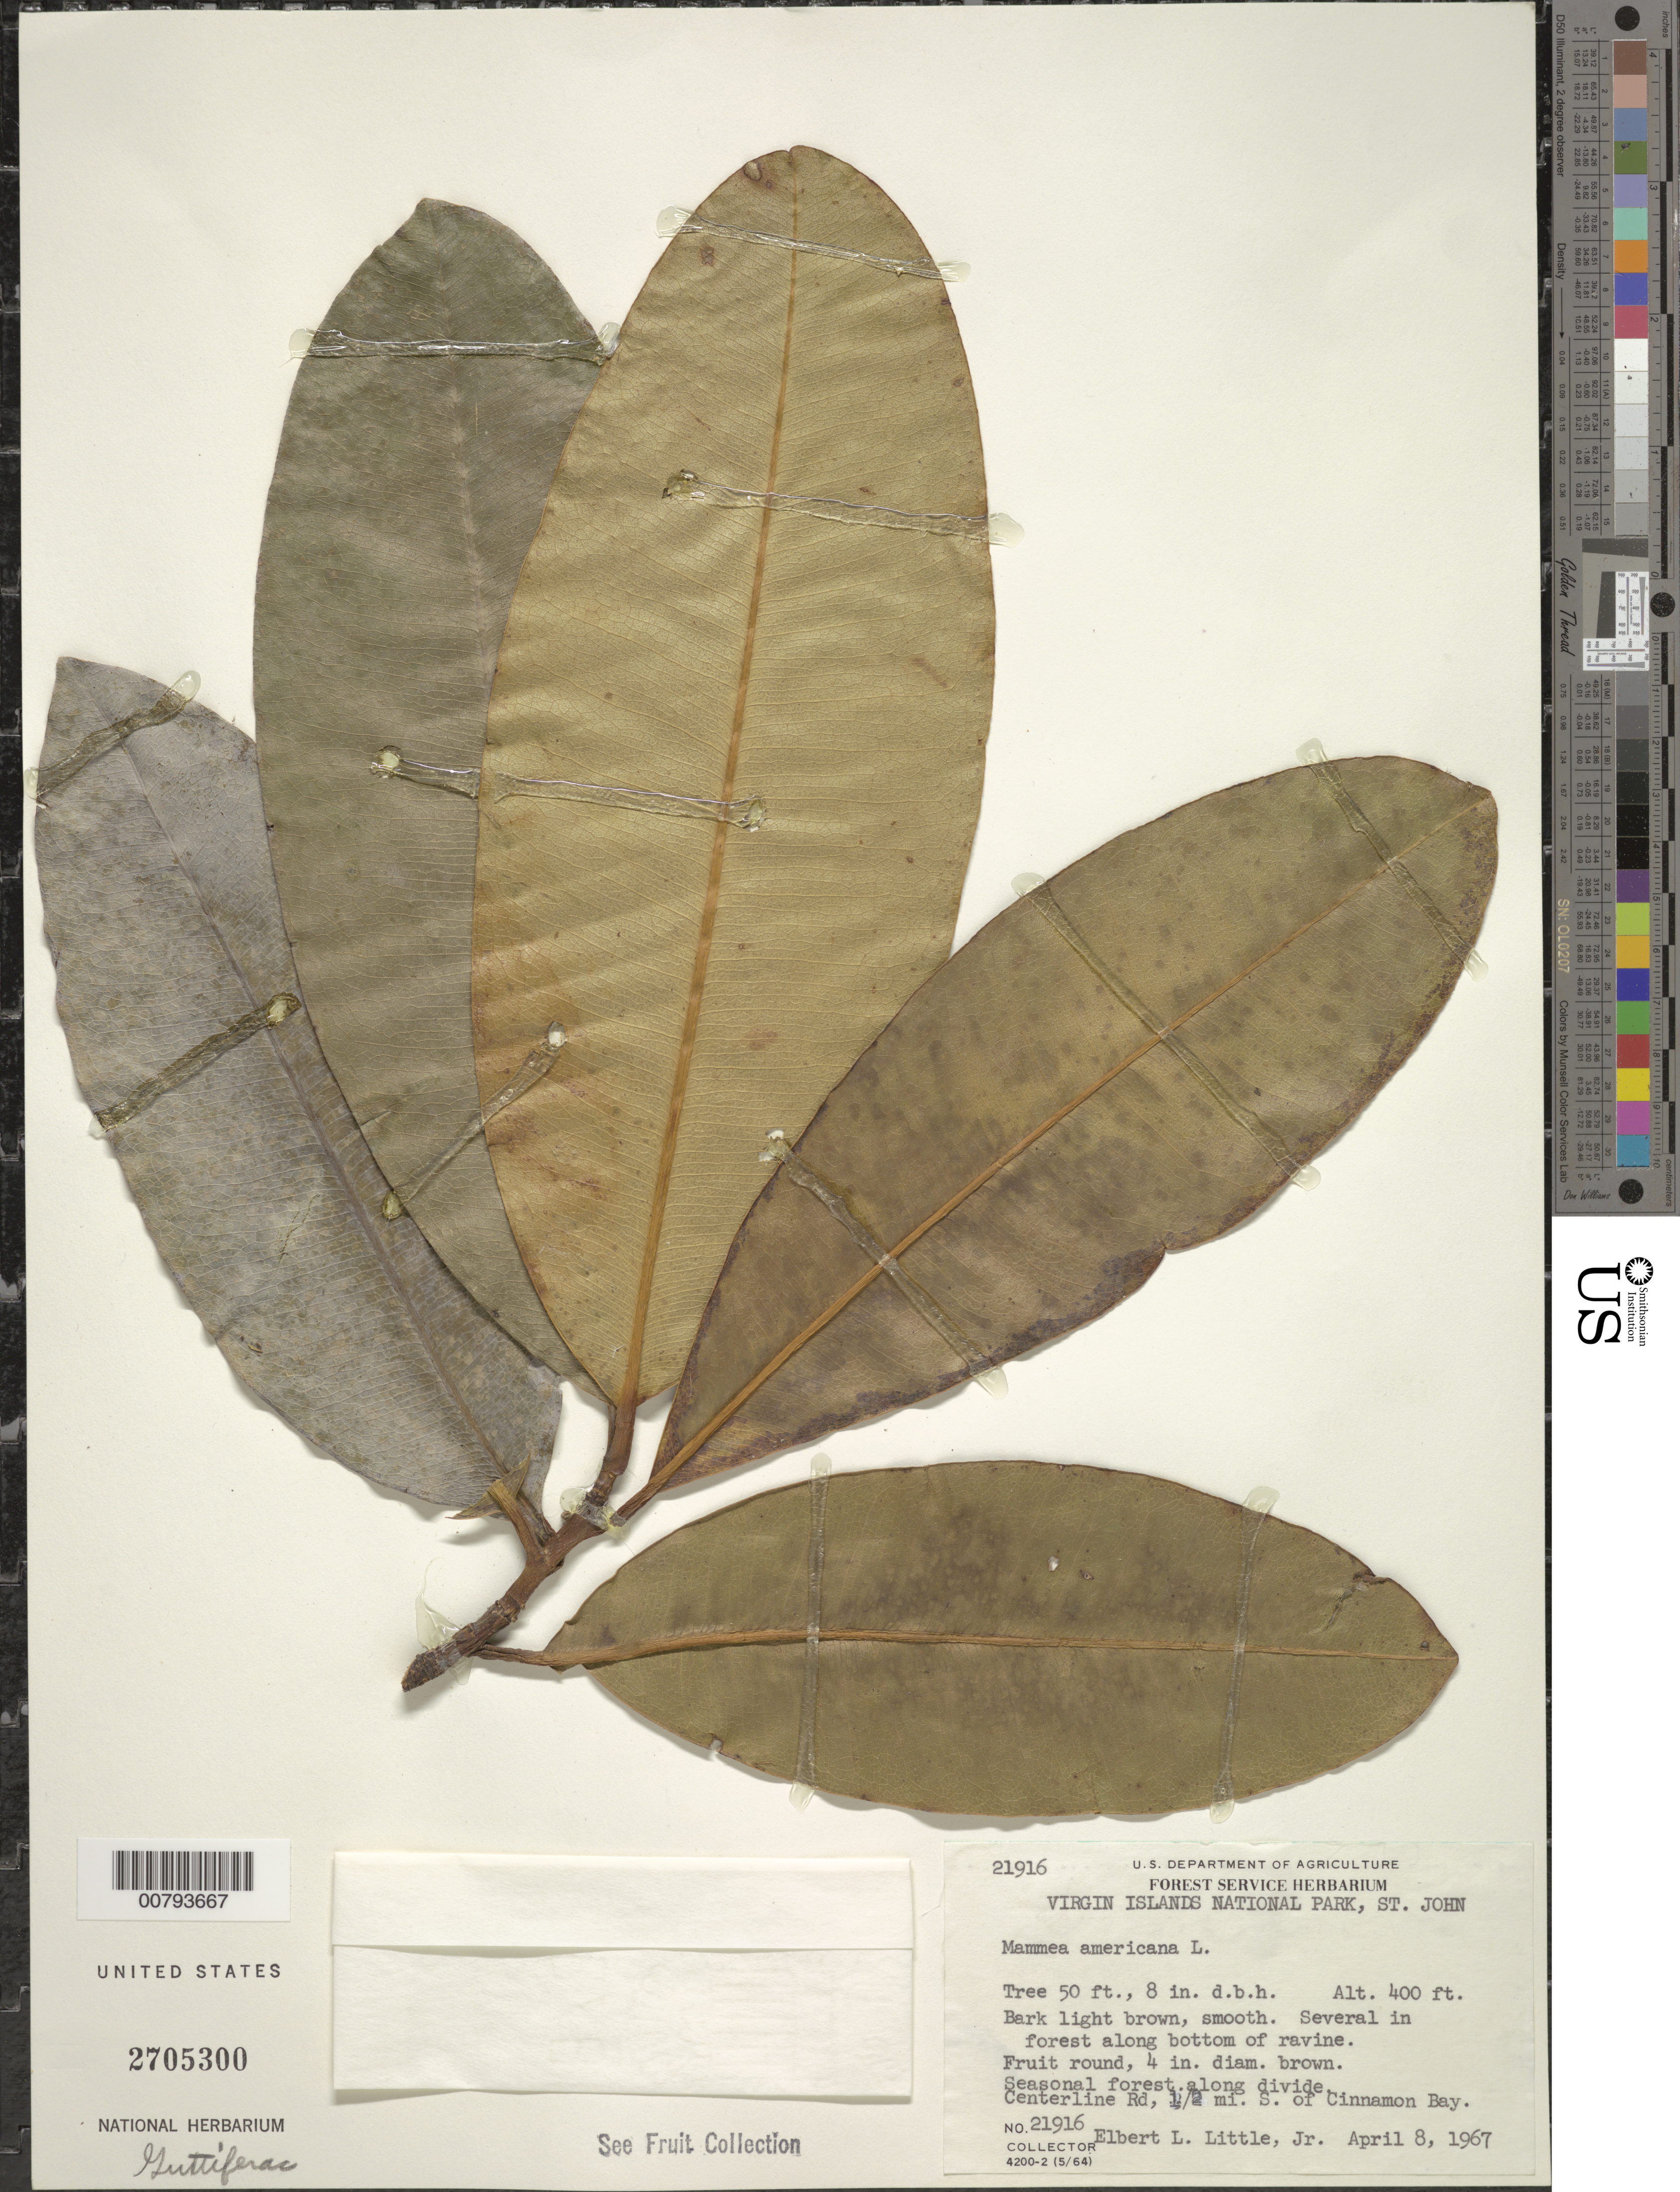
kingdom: Plantae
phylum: Tracheophyta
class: Magnoliopsida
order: Malpighiales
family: Calophyllaceae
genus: Mammea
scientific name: Mammea americana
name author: L.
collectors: E. L. Little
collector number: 21916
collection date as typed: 08 Apr 1967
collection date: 1967-04-08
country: U.S. Virgin Islands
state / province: St. John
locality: Virgin Islands National Park- St. John; Centerline Road, 1/2 mi. south of Cinnamon Bay; along divide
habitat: Seasonal forest, bottom of ravine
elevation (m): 122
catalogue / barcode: US 2705300